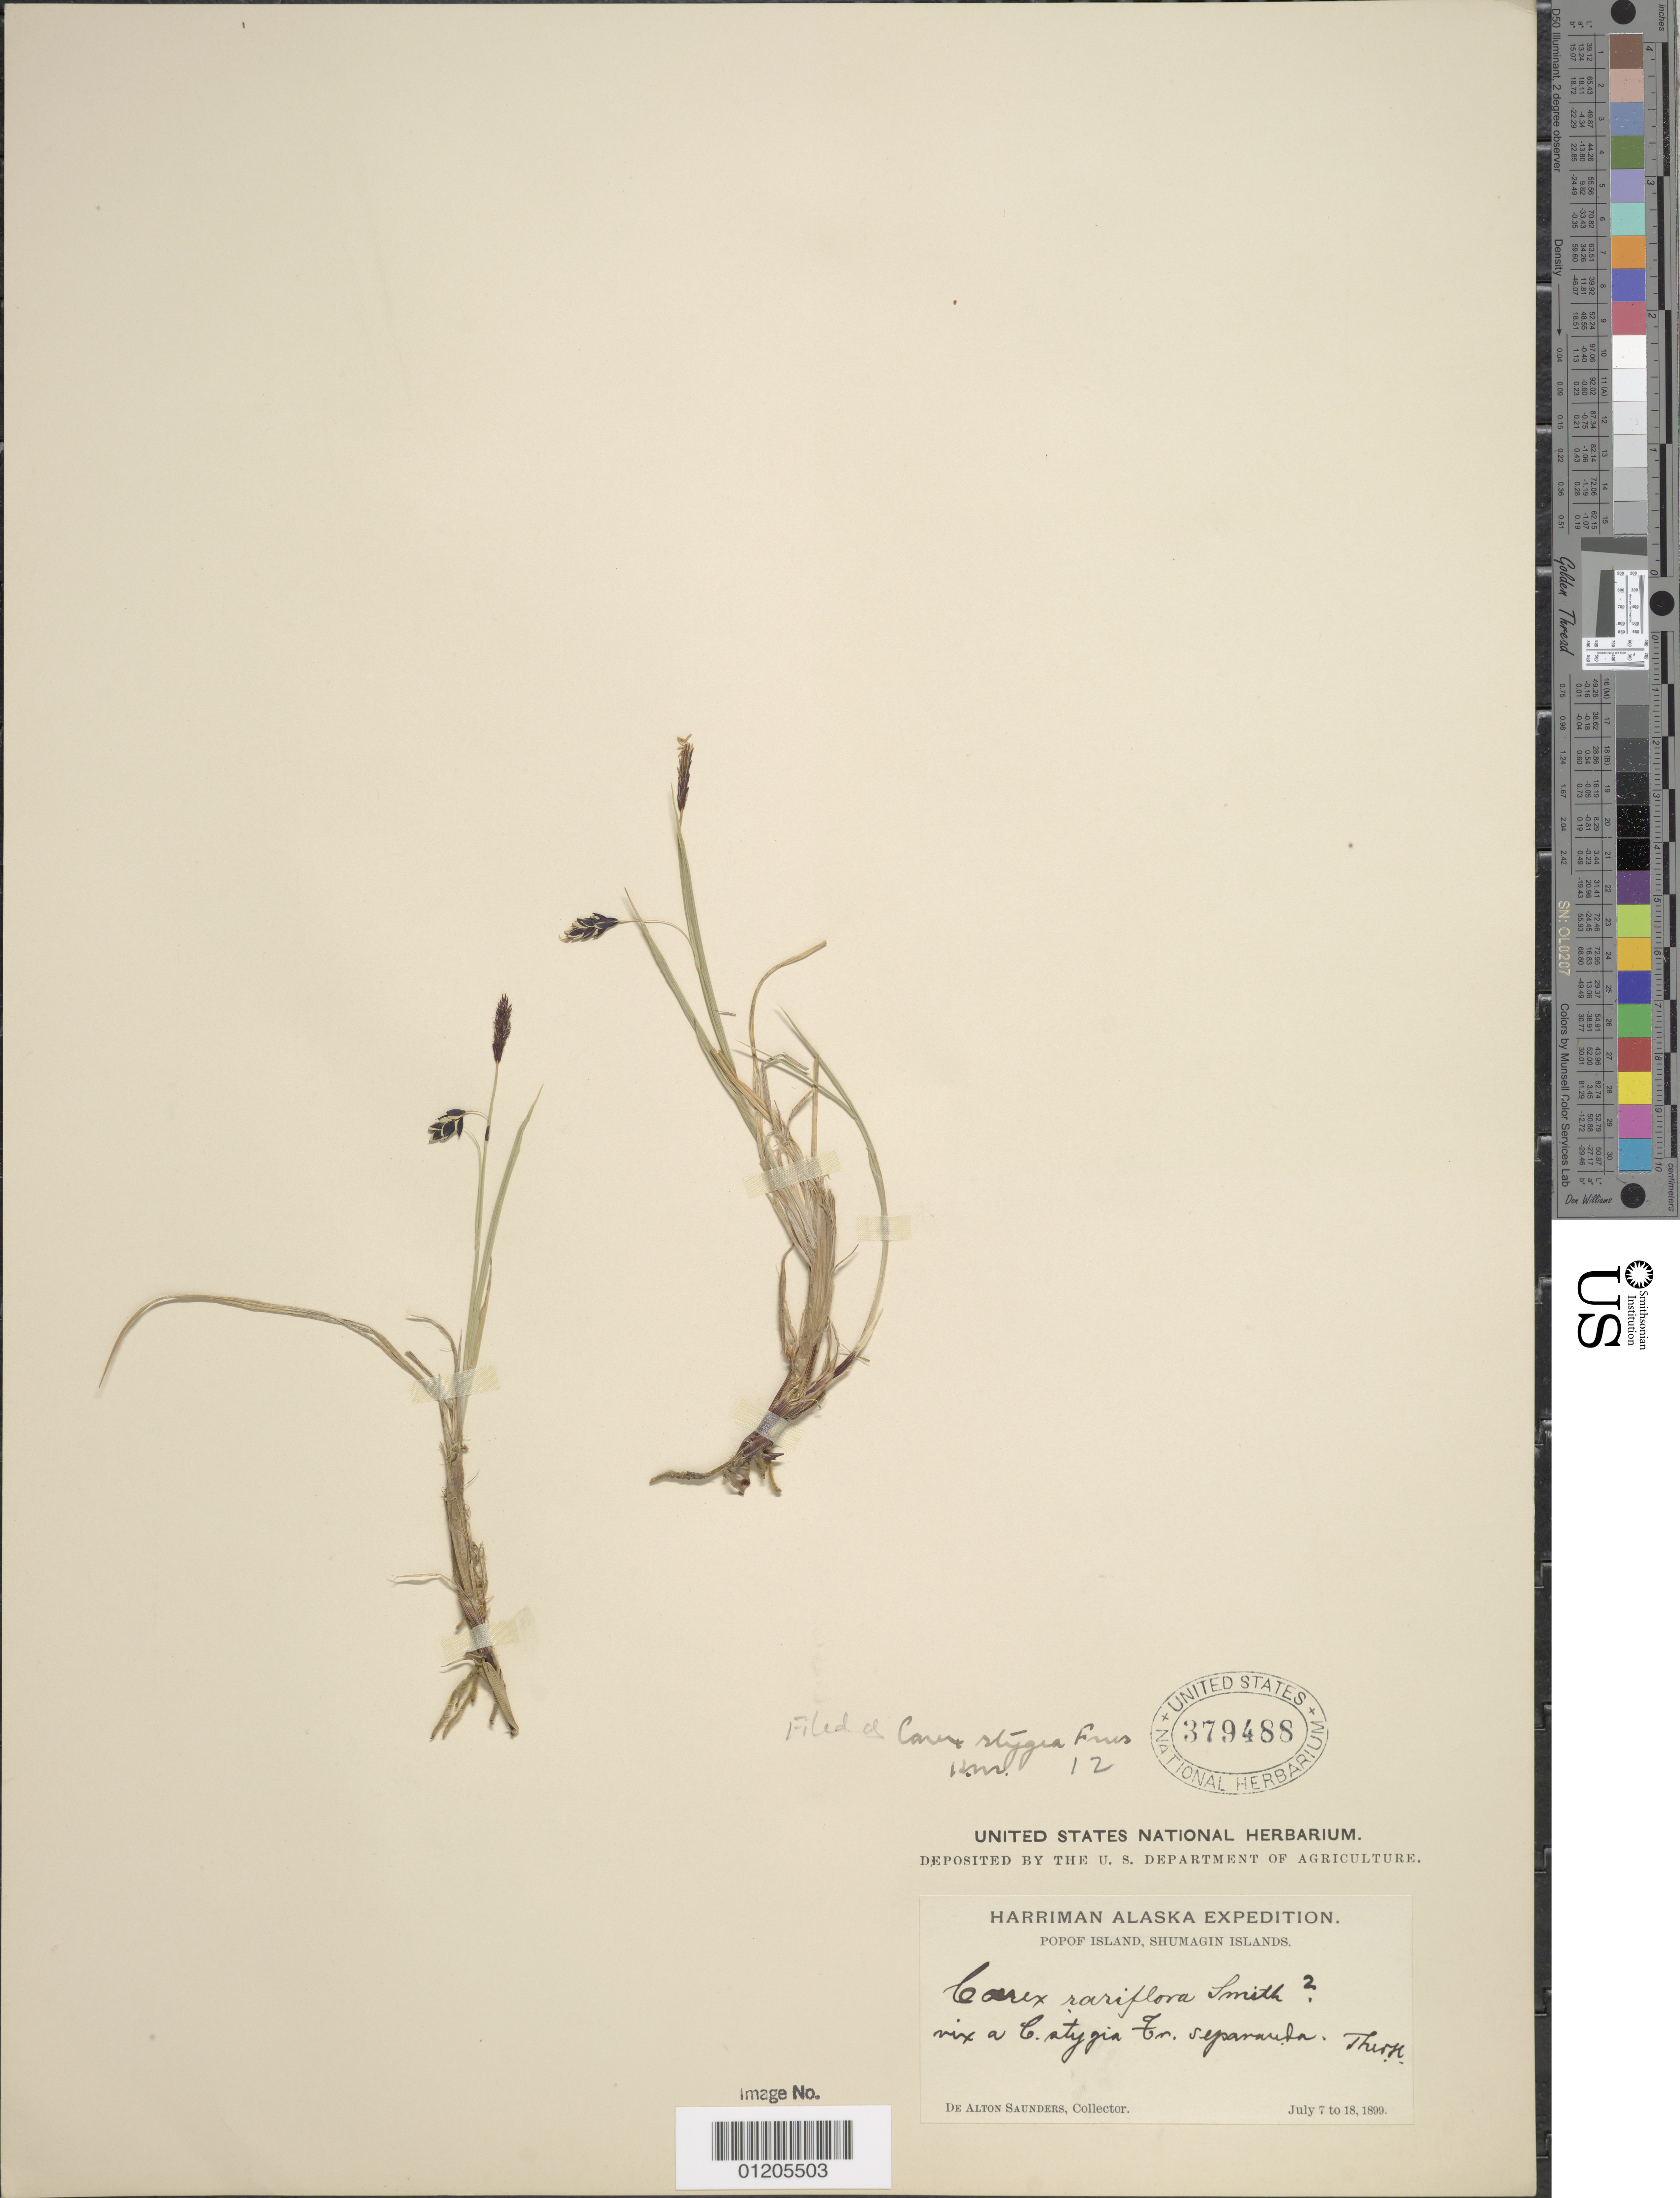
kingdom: Plantae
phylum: Tracheophyta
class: Liliopsida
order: Poales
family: Cyperaceae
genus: Carex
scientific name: Carex x stygia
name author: Fr.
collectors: D. A. Saunders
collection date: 1899-07-07/1899-07-18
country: United States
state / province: Alaska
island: Popof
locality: Popof Island, Shumagin Islands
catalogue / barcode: US 379488